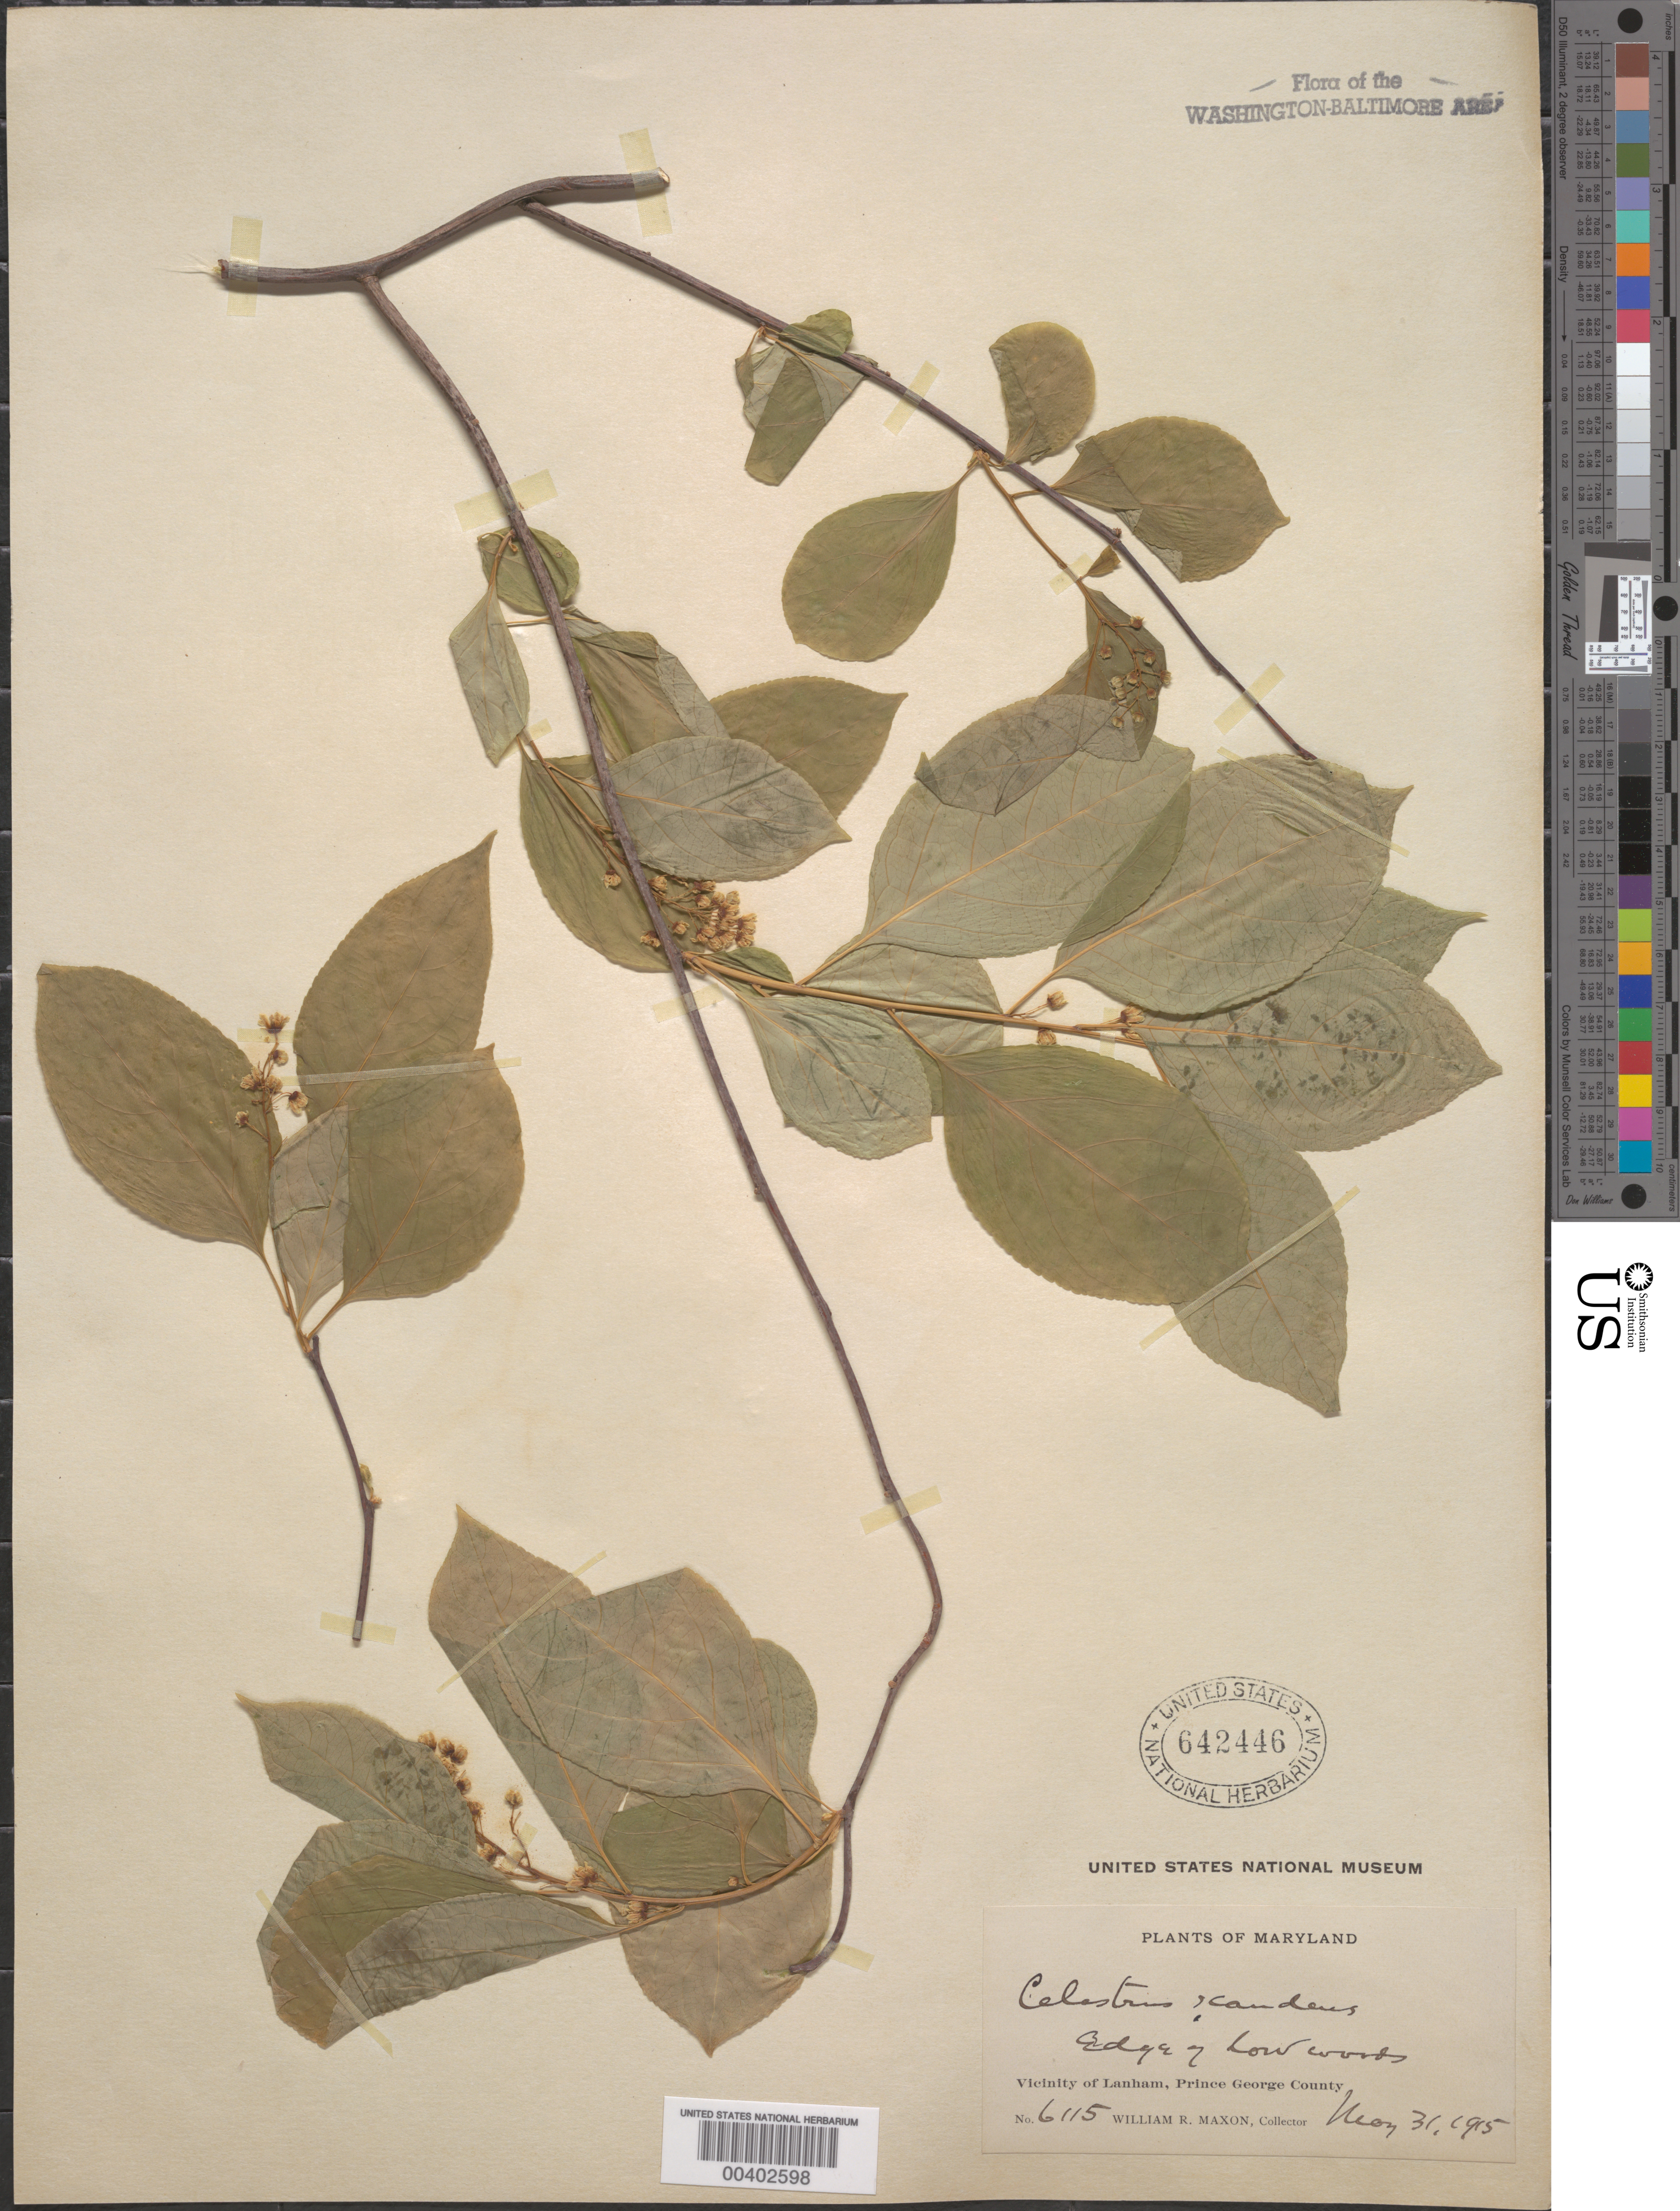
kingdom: Plantae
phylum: Tracheophyta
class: Magnoliopsida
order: Celastrales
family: Celastraceae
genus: Celastrus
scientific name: Celastrus scandens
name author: L.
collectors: W. R. Maxon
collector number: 6115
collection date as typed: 31 May 1915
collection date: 1915-05-31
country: United States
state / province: Maryland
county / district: Prince George's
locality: Lanham vicinity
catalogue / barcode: US 642446